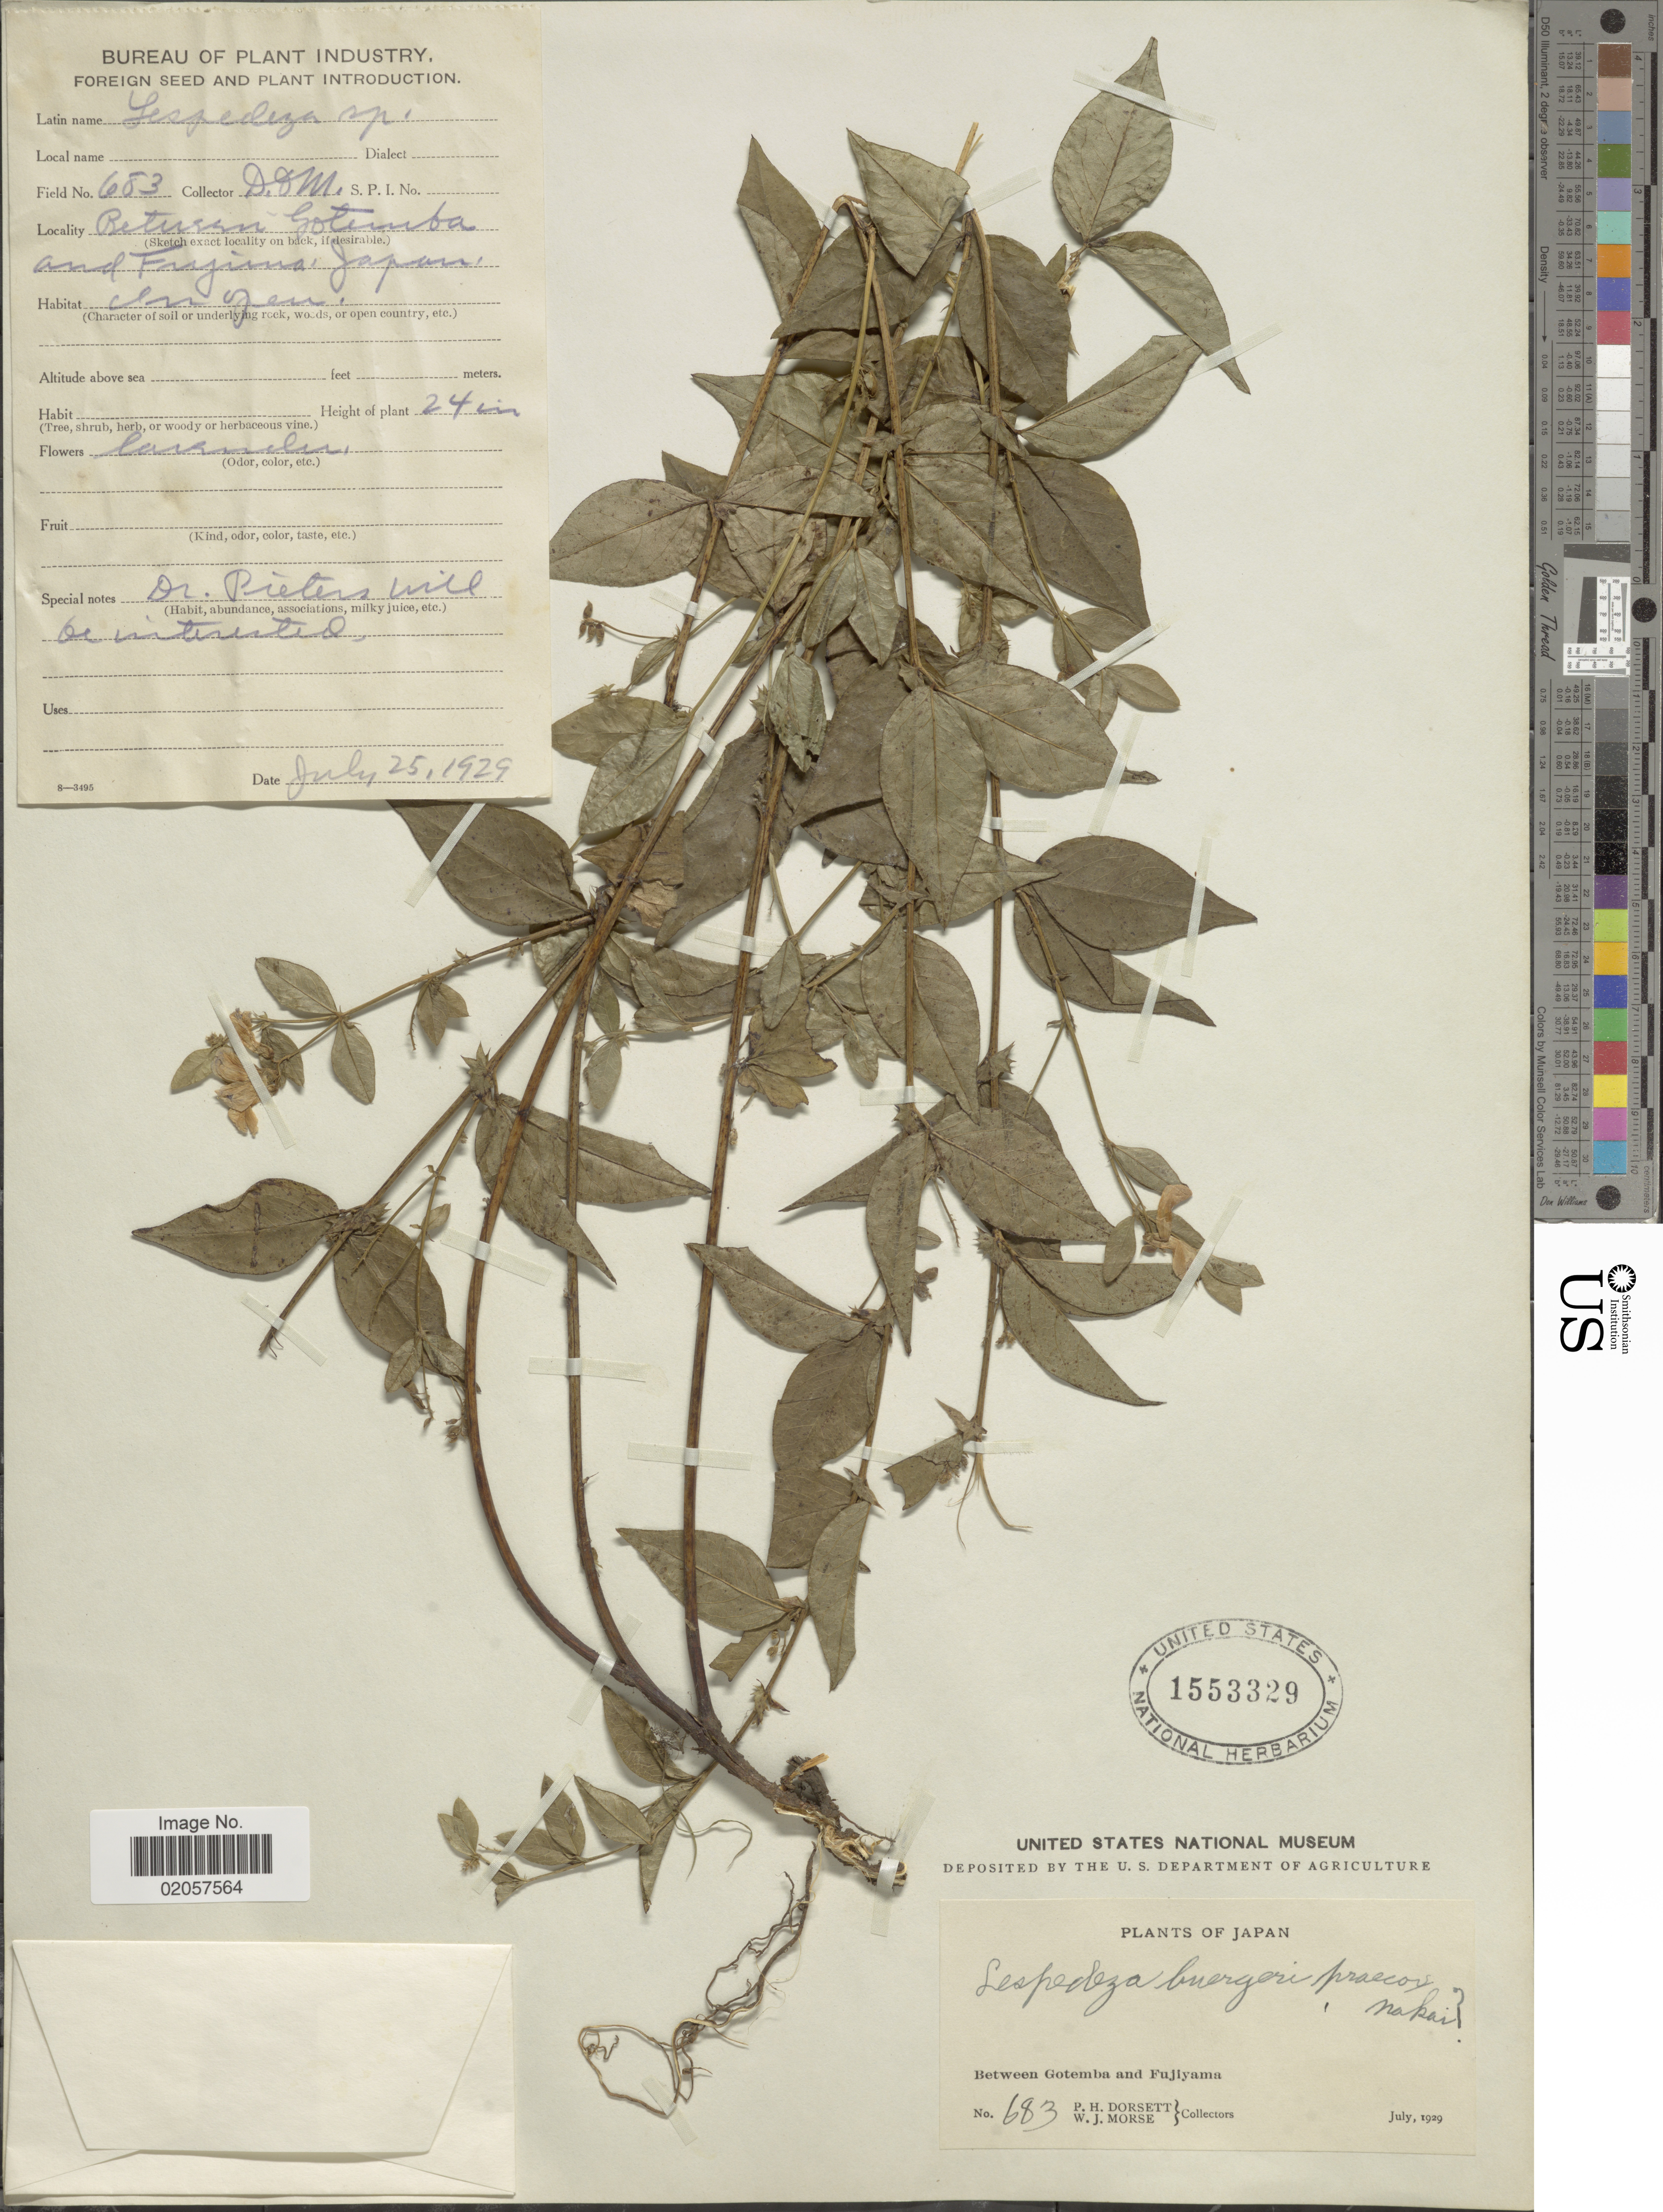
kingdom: Plantae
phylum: Tracheophyta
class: Magnoliopsida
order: Fabales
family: Fabaceae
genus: Lespedeza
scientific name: Lespedeza buergeri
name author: Miq.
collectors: P. H. Dorsett & W. J. Morse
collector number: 683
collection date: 1929-07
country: Japan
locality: Japan, between Gotemba and Fujiyama.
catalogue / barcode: US 1553329